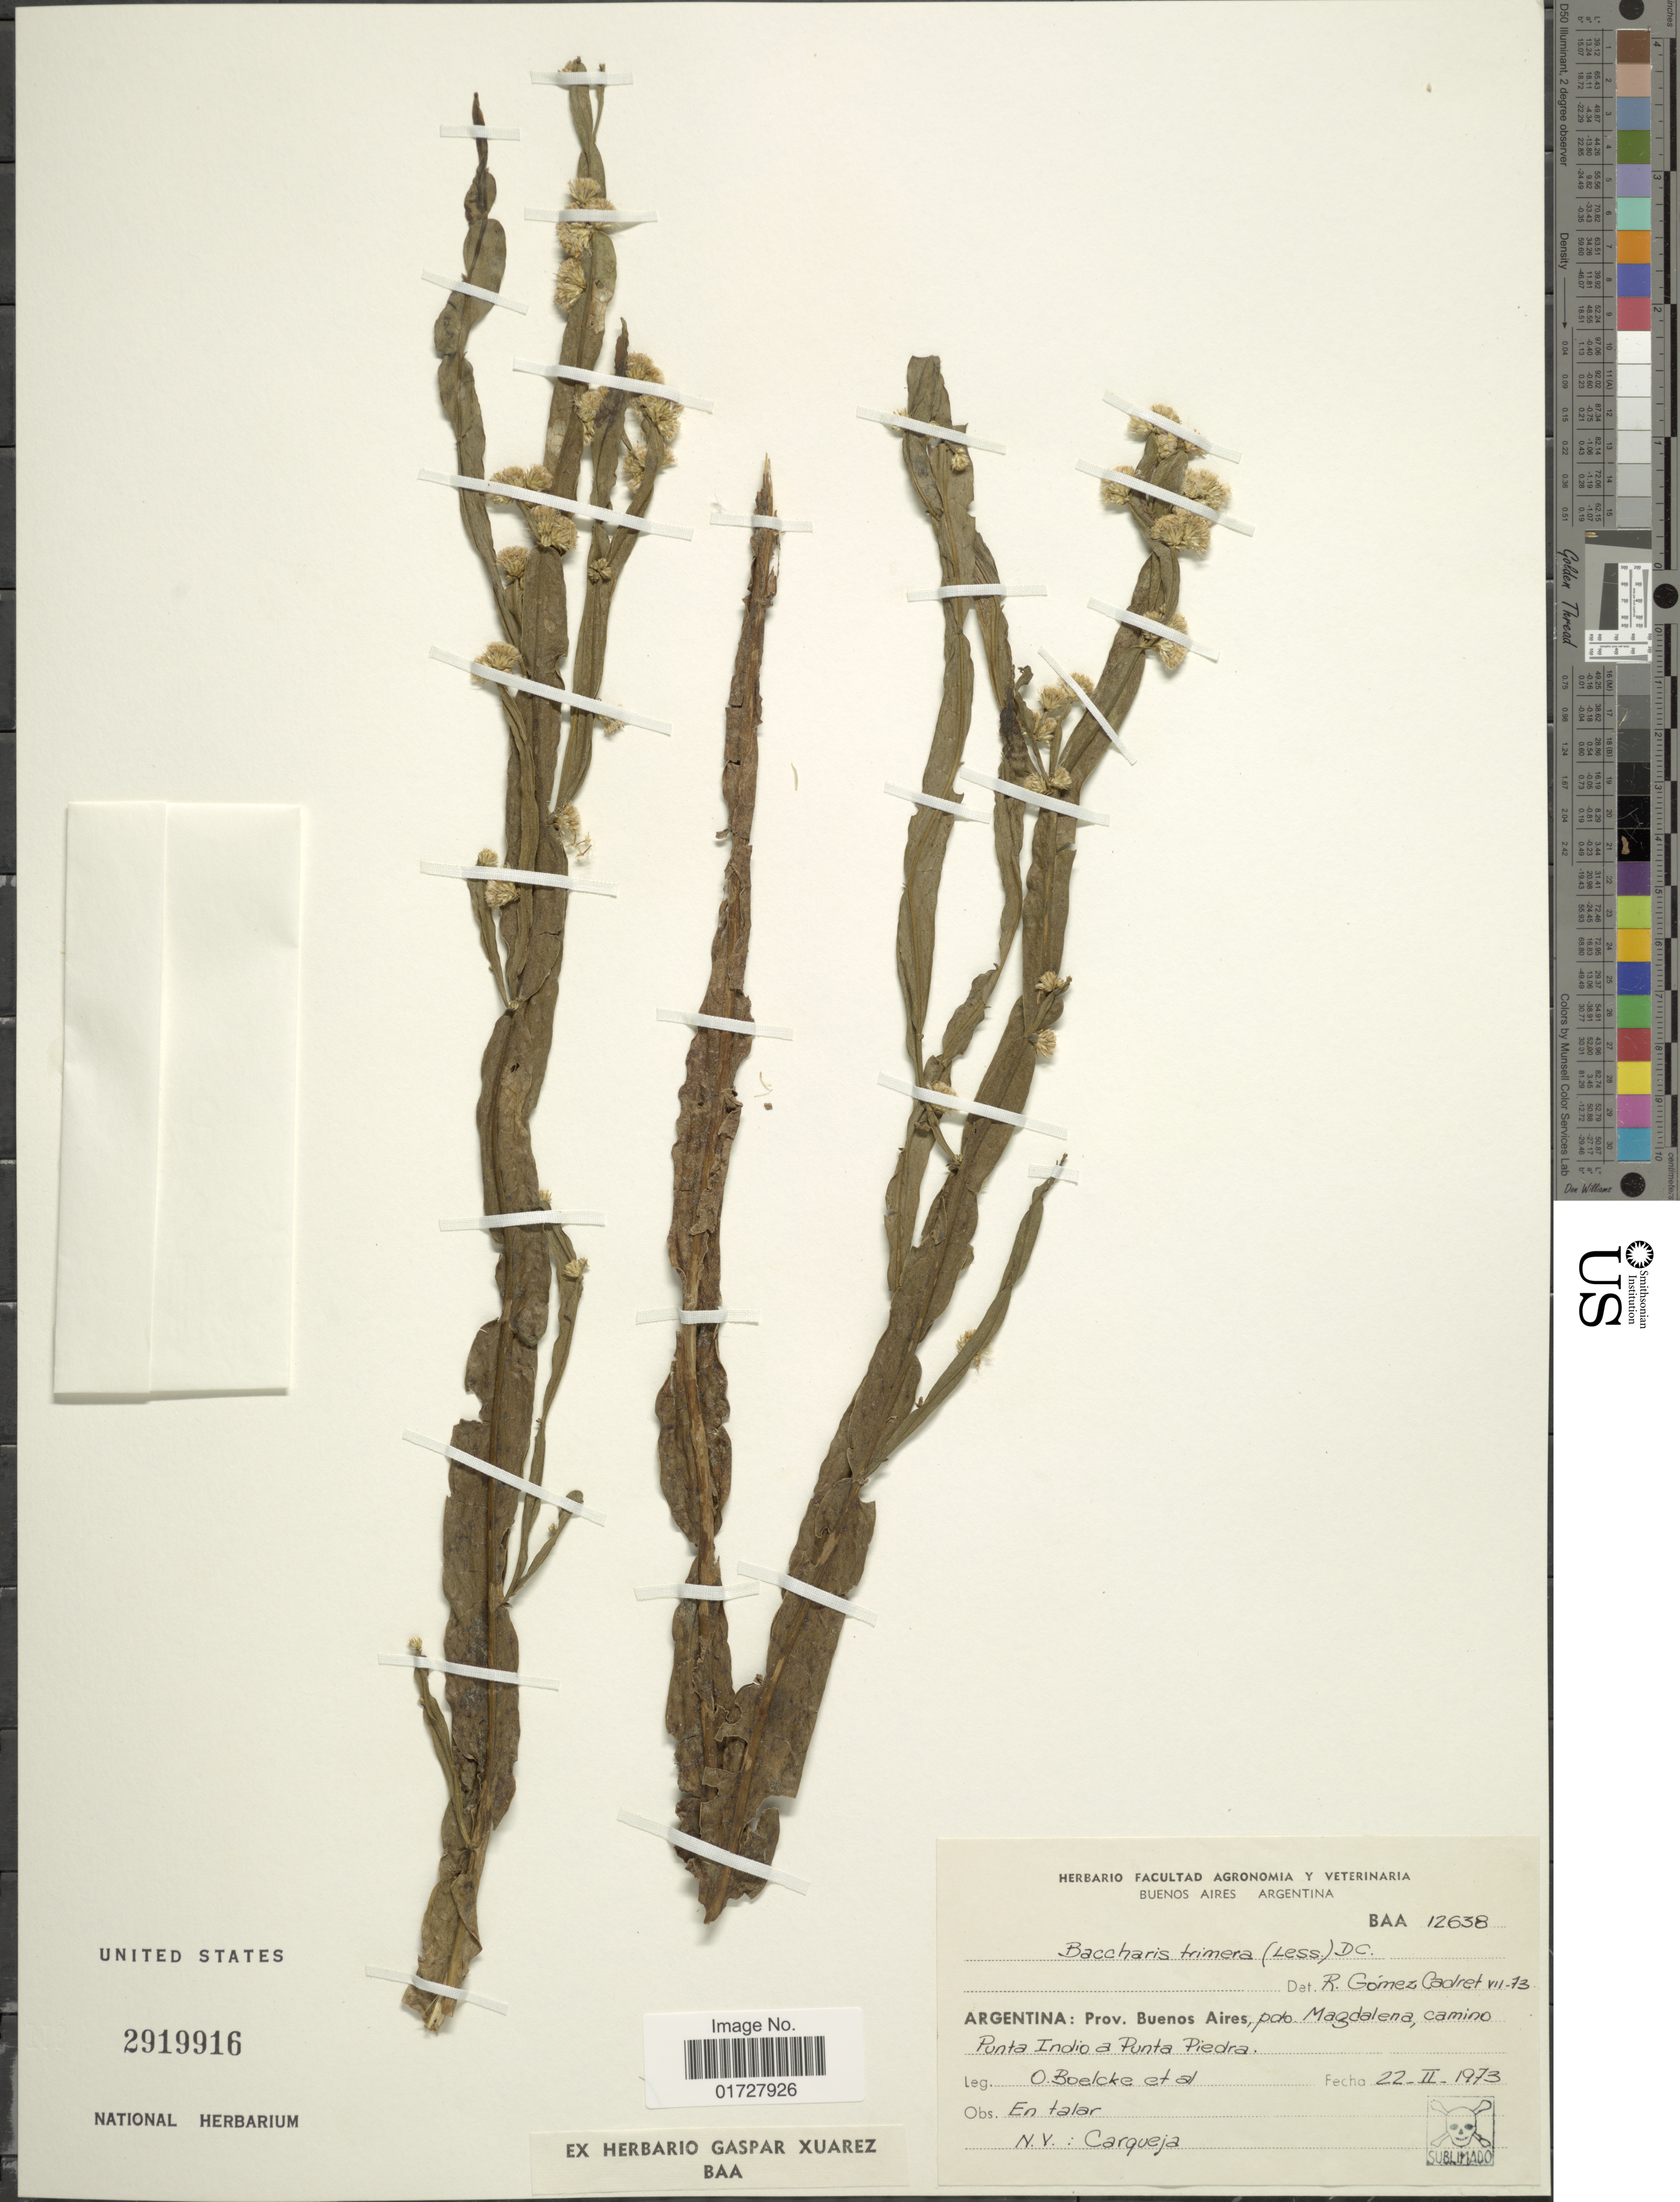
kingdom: Plantae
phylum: Tracheophyta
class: Magnoliopsida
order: Asterales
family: Asteraceae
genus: Baccharis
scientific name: Baccharis trimera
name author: (Less.) DC.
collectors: O. Boelcke & et al.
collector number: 12638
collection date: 1973-02-22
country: Argentina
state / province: Buenos Aires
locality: Pdo. Magdalena, camino Punta Indio a Punta Piedra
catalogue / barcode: US 2919916